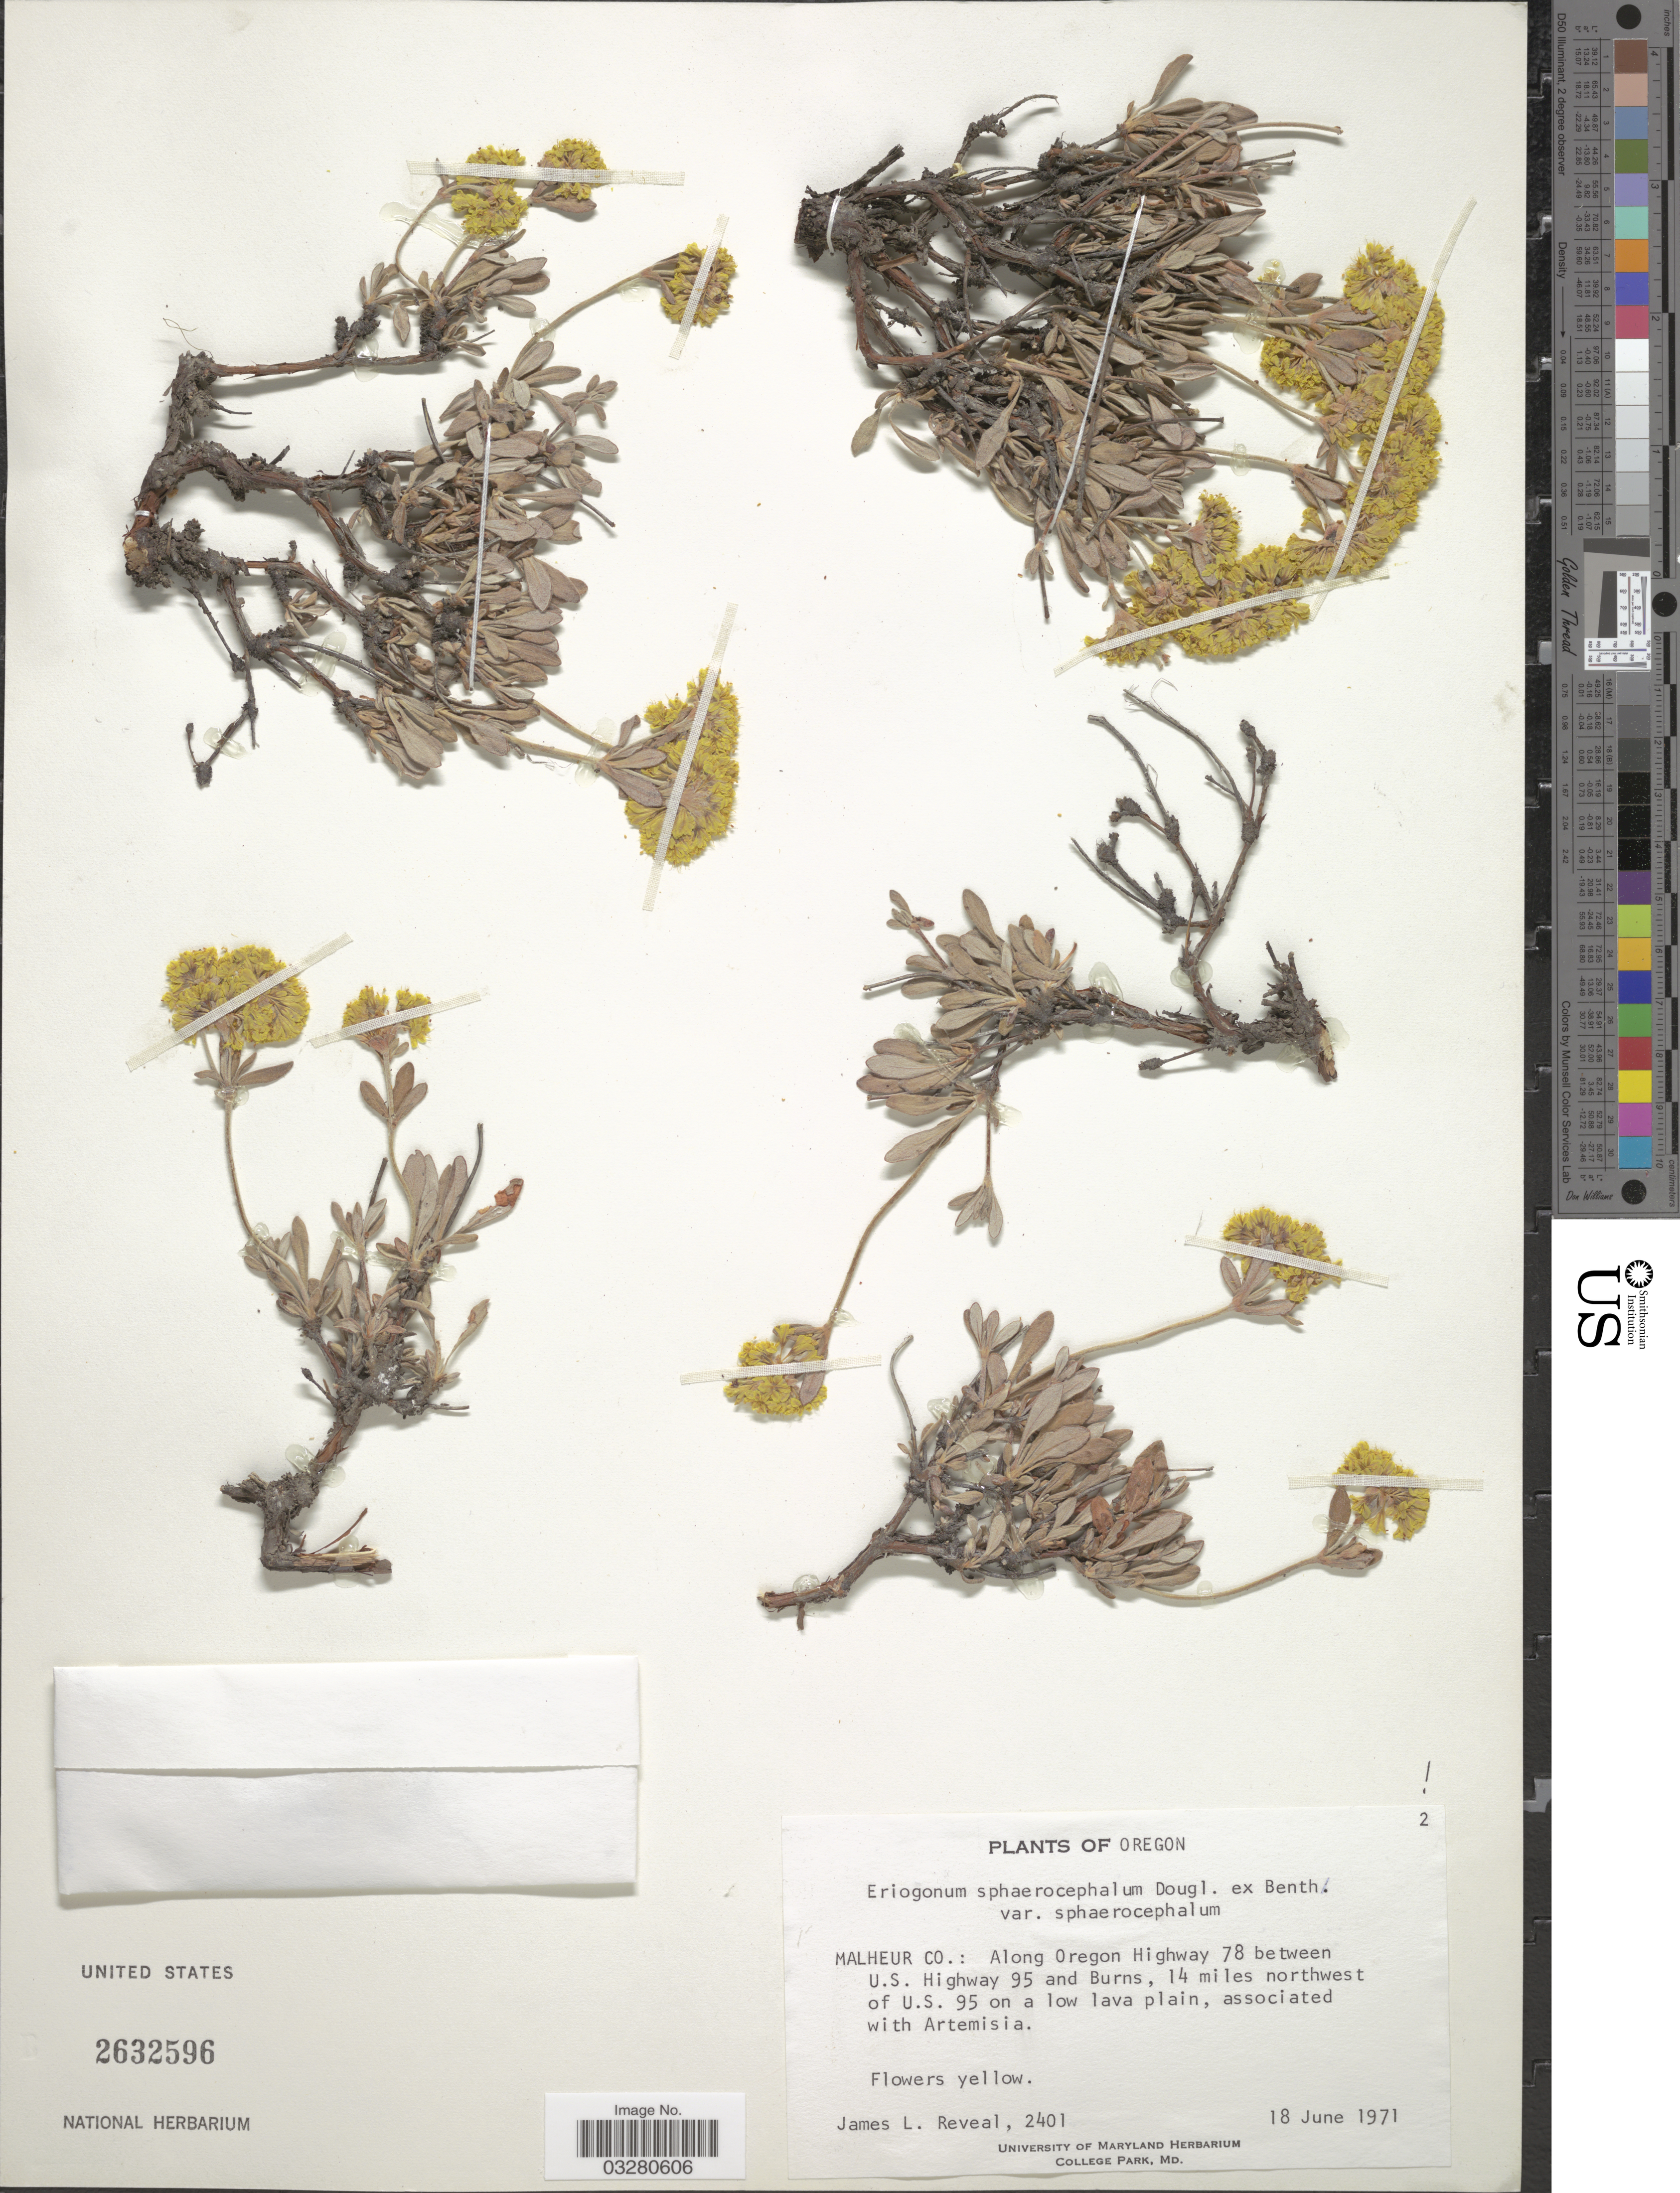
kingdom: Plantae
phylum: Tracheophyta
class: Magnoliopsida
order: Caryophyllales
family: Polygonaceae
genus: Eriogonum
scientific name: Eriogonum sphaerocephalum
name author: Benth. & Douglas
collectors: J. L. Reveal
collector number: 2401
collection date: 1971-06-18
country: United States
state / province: Oregon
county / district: Malheur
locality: Malheur Co.: Along Oregon Highway 78, between U.S. Highway 95 and Burns, 14 miles northwest of U.S. 95 on a low lava plain.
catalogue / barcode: US 2632596